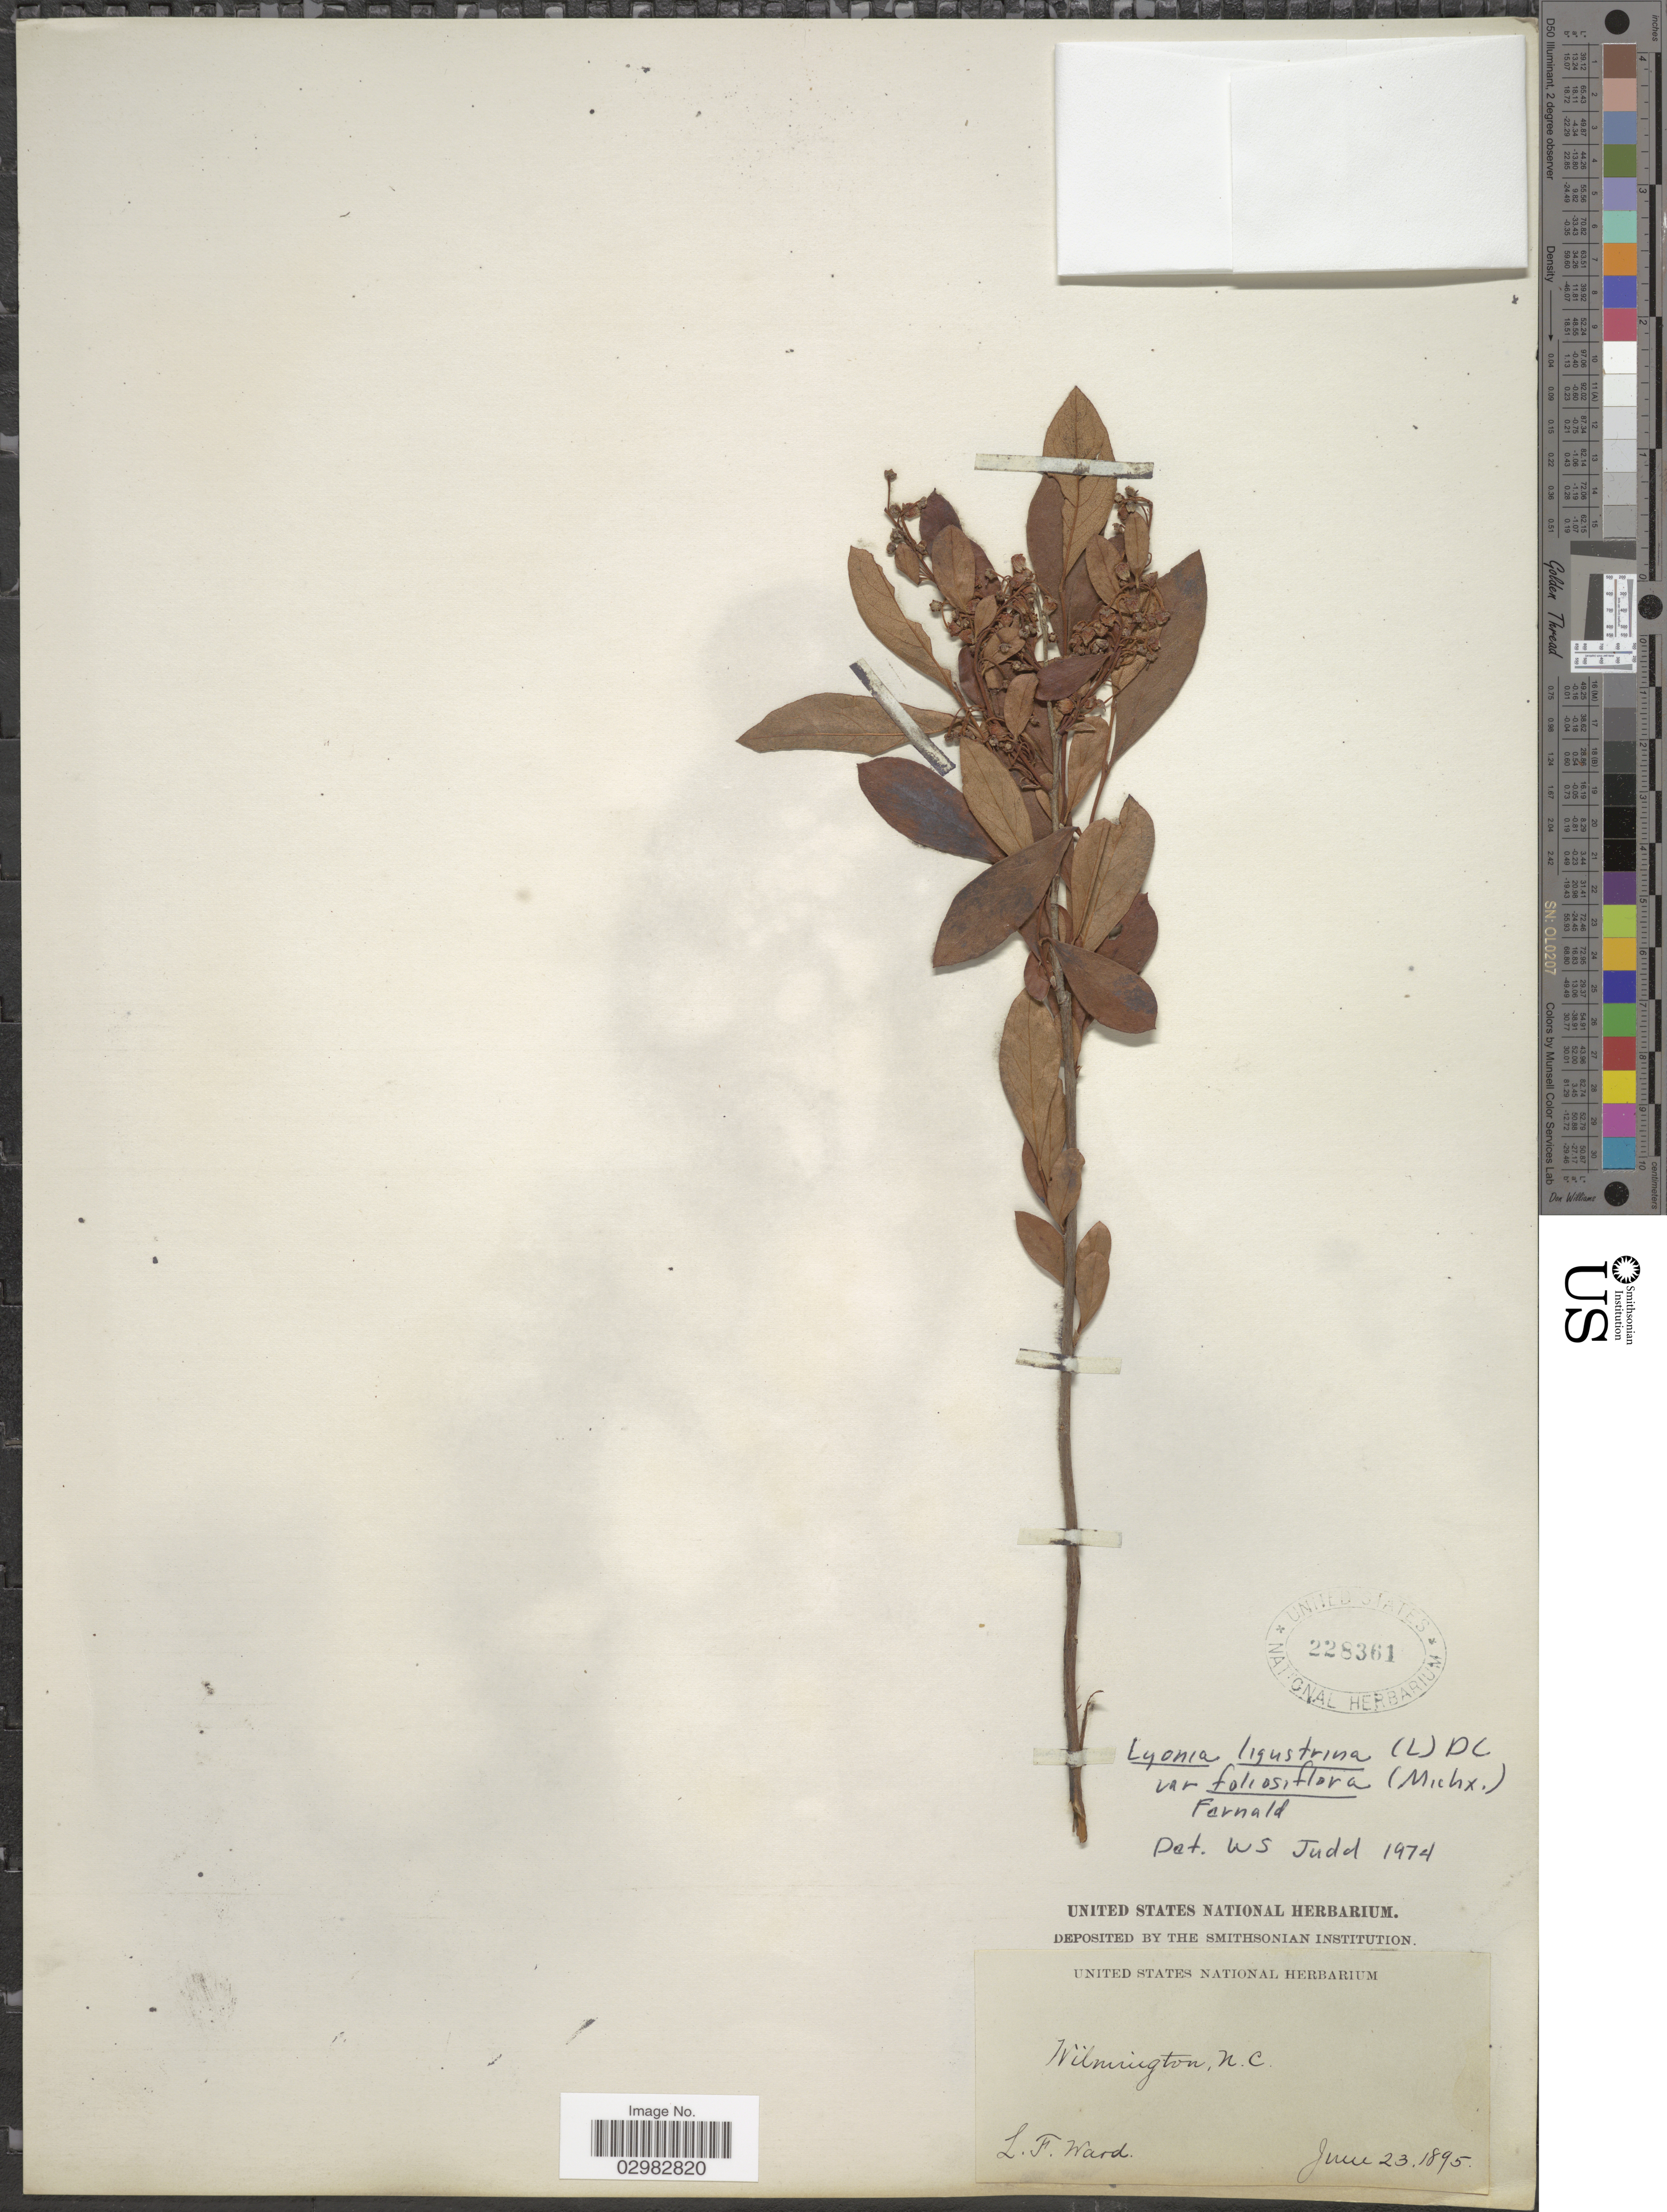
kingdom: Plantae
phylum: Tracheophyta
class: Magnoliopsida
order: Ericales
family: Ericaceae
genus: Lyonia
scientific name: Lyonia ligustrina var. foliosiflora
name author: (Michx.) Fernald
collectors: L. Ward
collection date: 1895-06-23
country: United States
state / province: North Carolina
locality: Wilmington.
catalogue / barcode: US 228361